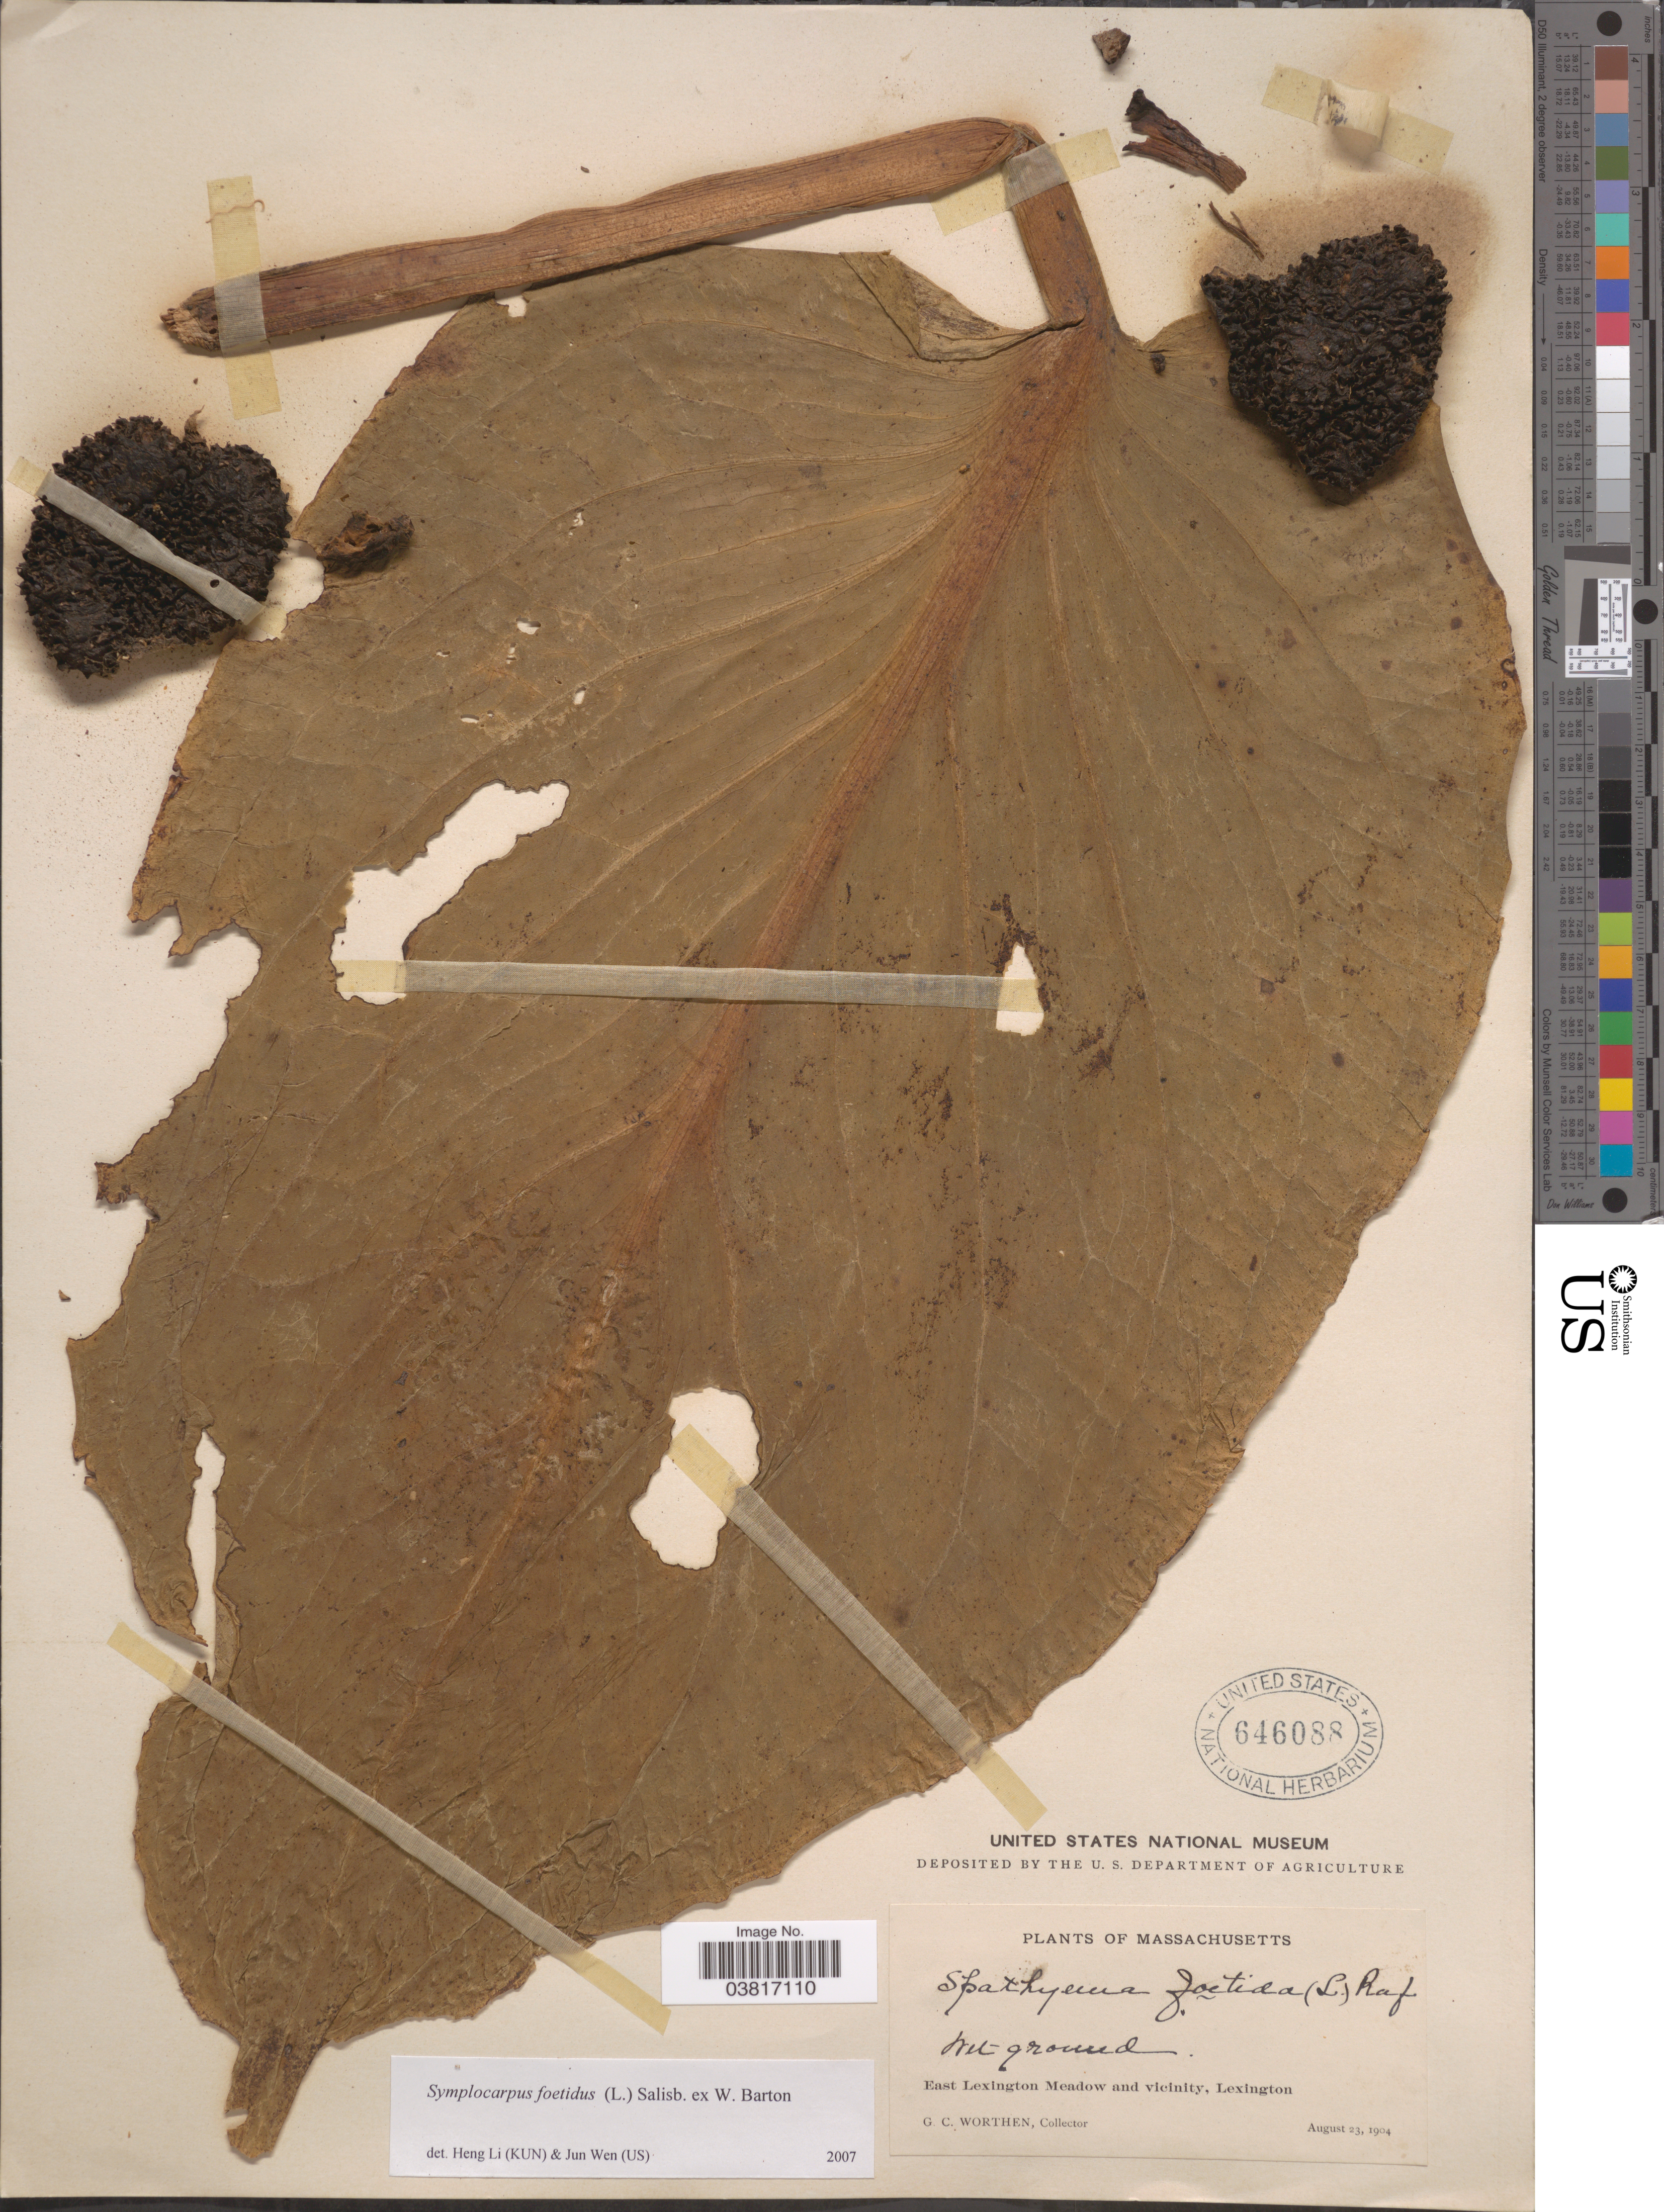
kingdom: Plantae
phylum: Tracheophyta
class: Liliopsida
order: Alismatales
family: Araceae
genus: Symplocarpus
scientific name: Symplocarpus foetidus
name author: (L.) W. Salisb. ex W.P.C. Barton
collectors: G. Worthen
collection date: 1904-08-23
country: United States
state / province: Massachusetts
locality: East Lexington Meadow and vicinity, Lexington.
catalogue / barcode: US 646088